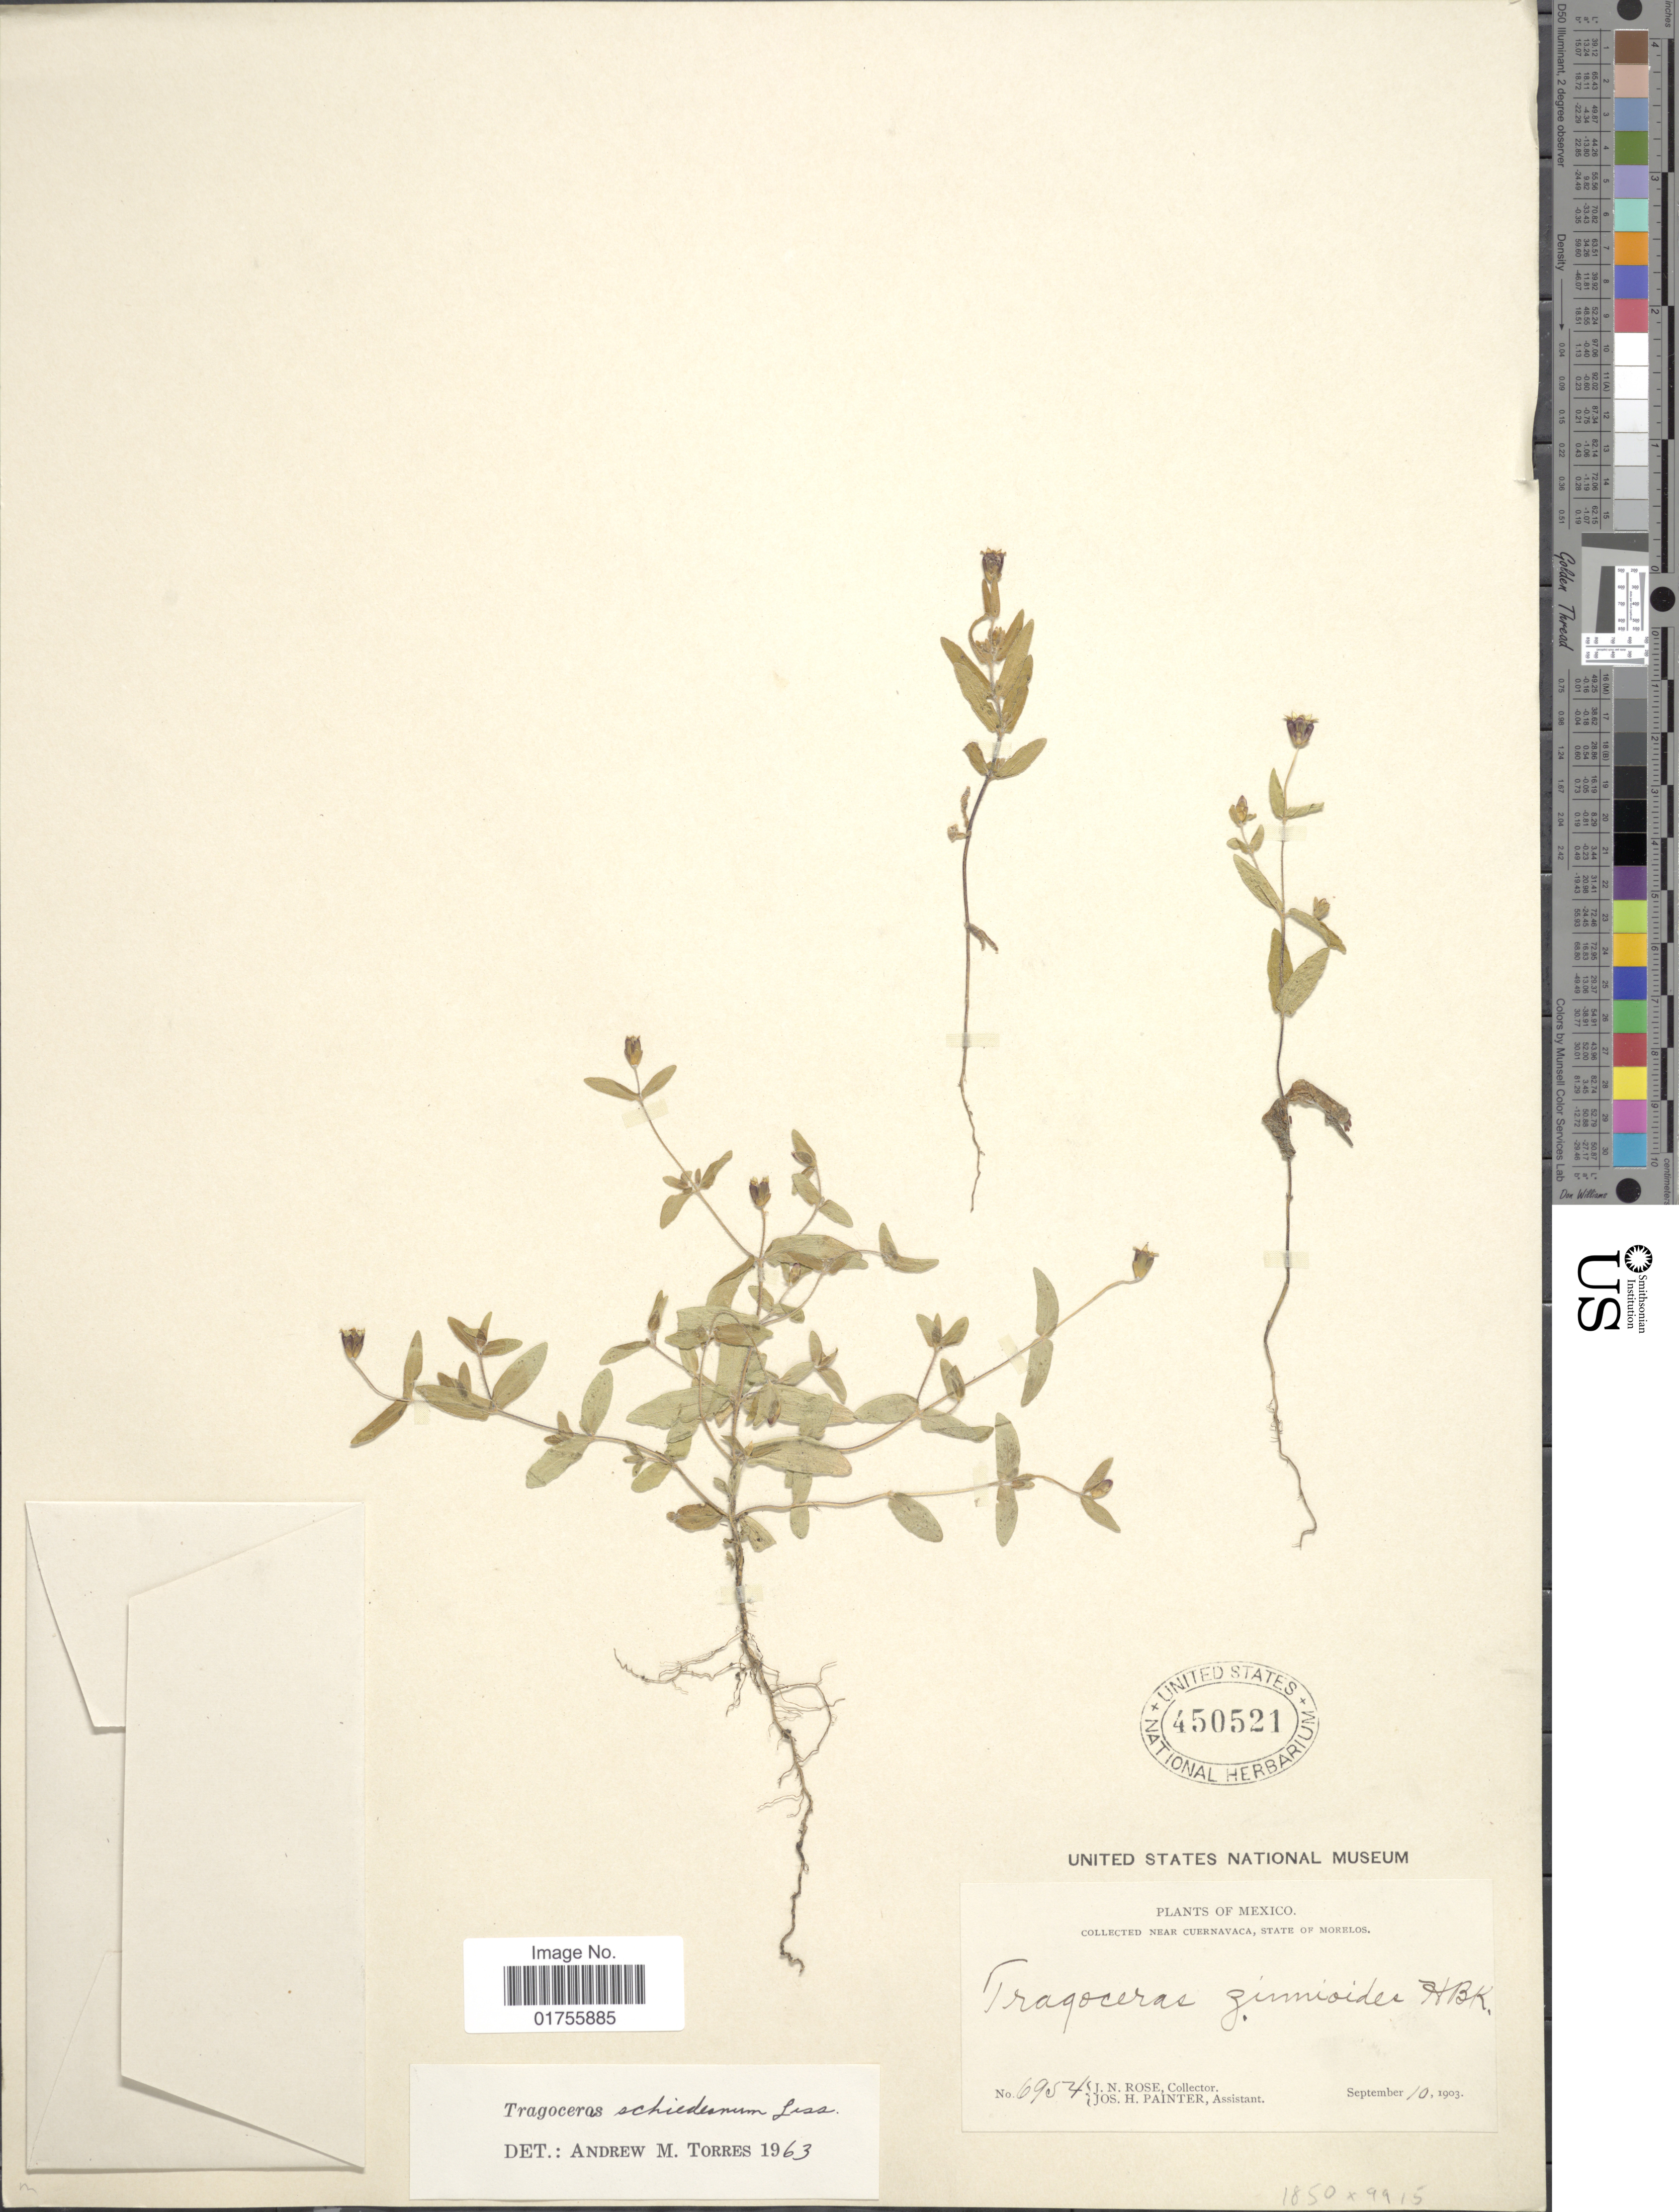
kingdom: Plantae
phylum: Tracheophyta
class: Magnoliopsida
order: Asterales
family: Asteraceae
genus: Tragoceros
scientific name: Tragoceros schiedeanum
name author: Less.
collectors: J. N. Rose & J. H. Painter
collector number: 6954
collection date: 1903-09-10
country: Mexico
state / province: Morelos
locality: Near Cuernavaca, State of Morelos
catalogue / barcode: US 450521